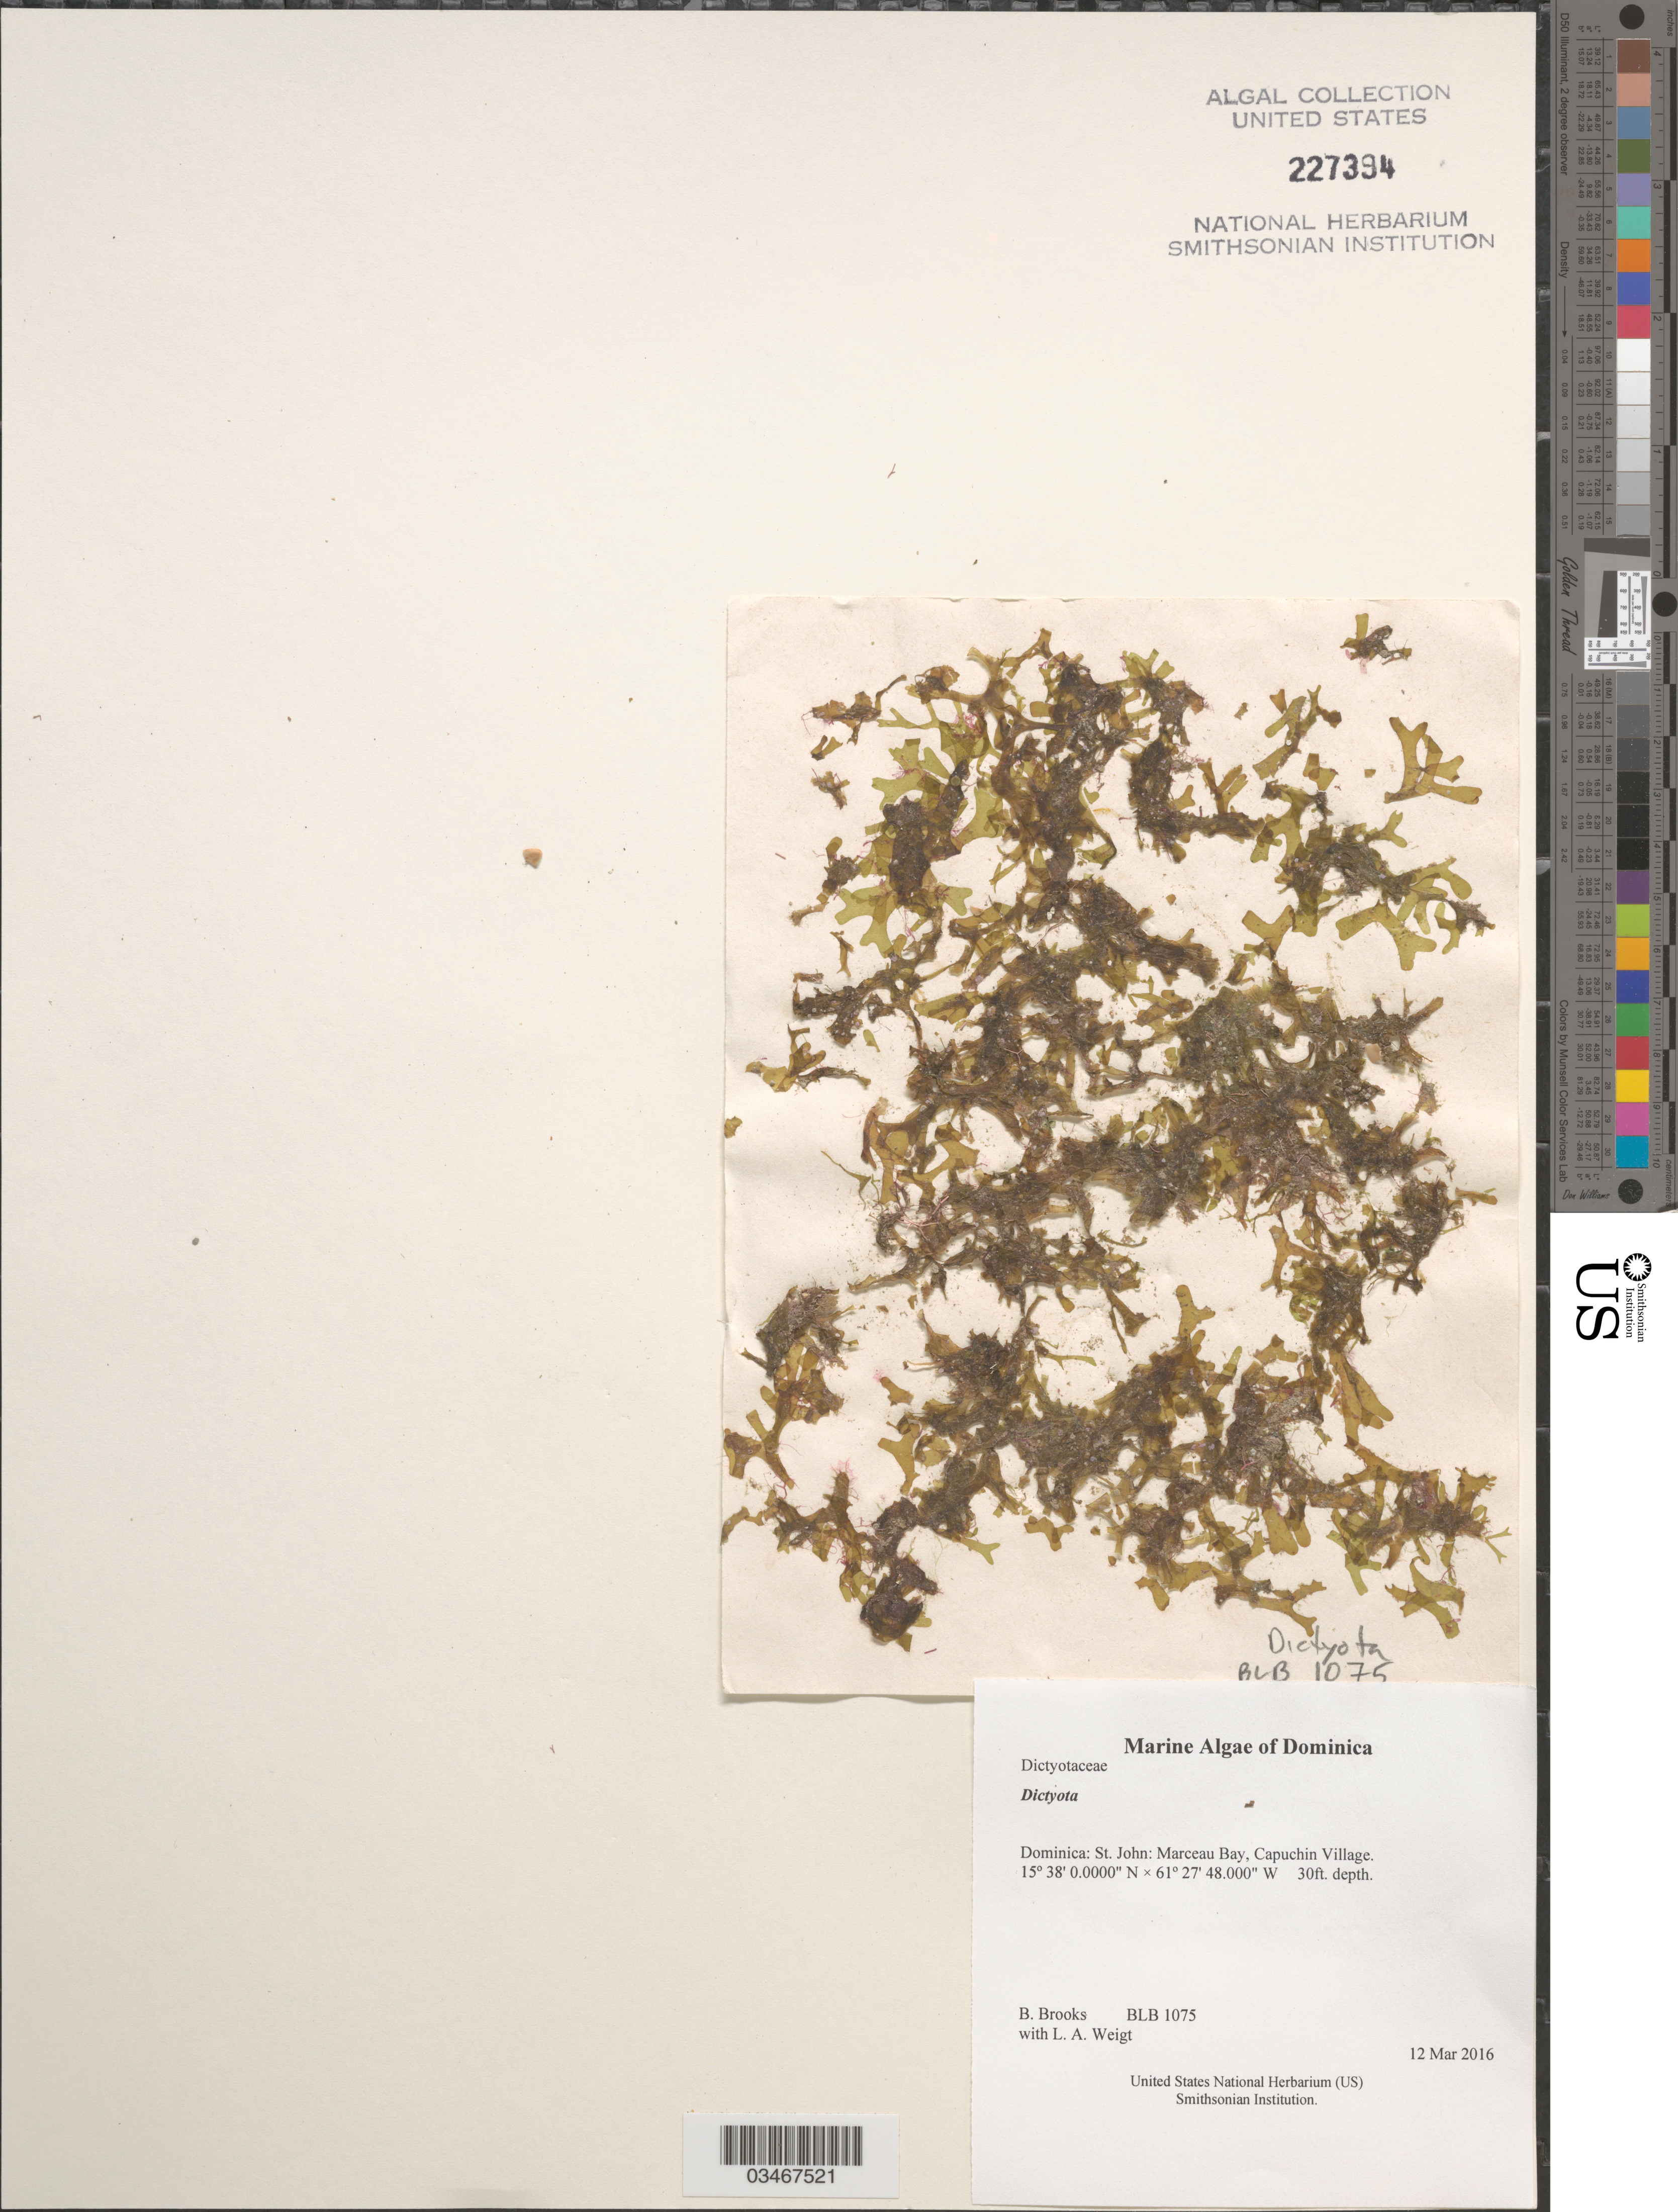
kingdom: Chromista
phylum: Ochrophyta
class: Phaeophyceae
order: Dictyotales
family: Dictyotaceae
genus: Dictyota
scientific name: Dictyota sp.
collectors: B. Brooks & L. A. Weigt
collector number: BLB 1075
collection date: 2016-03-12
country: Dominica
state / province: St. John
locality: Marceau Bay, Capuchin Village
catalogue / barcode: US 227394